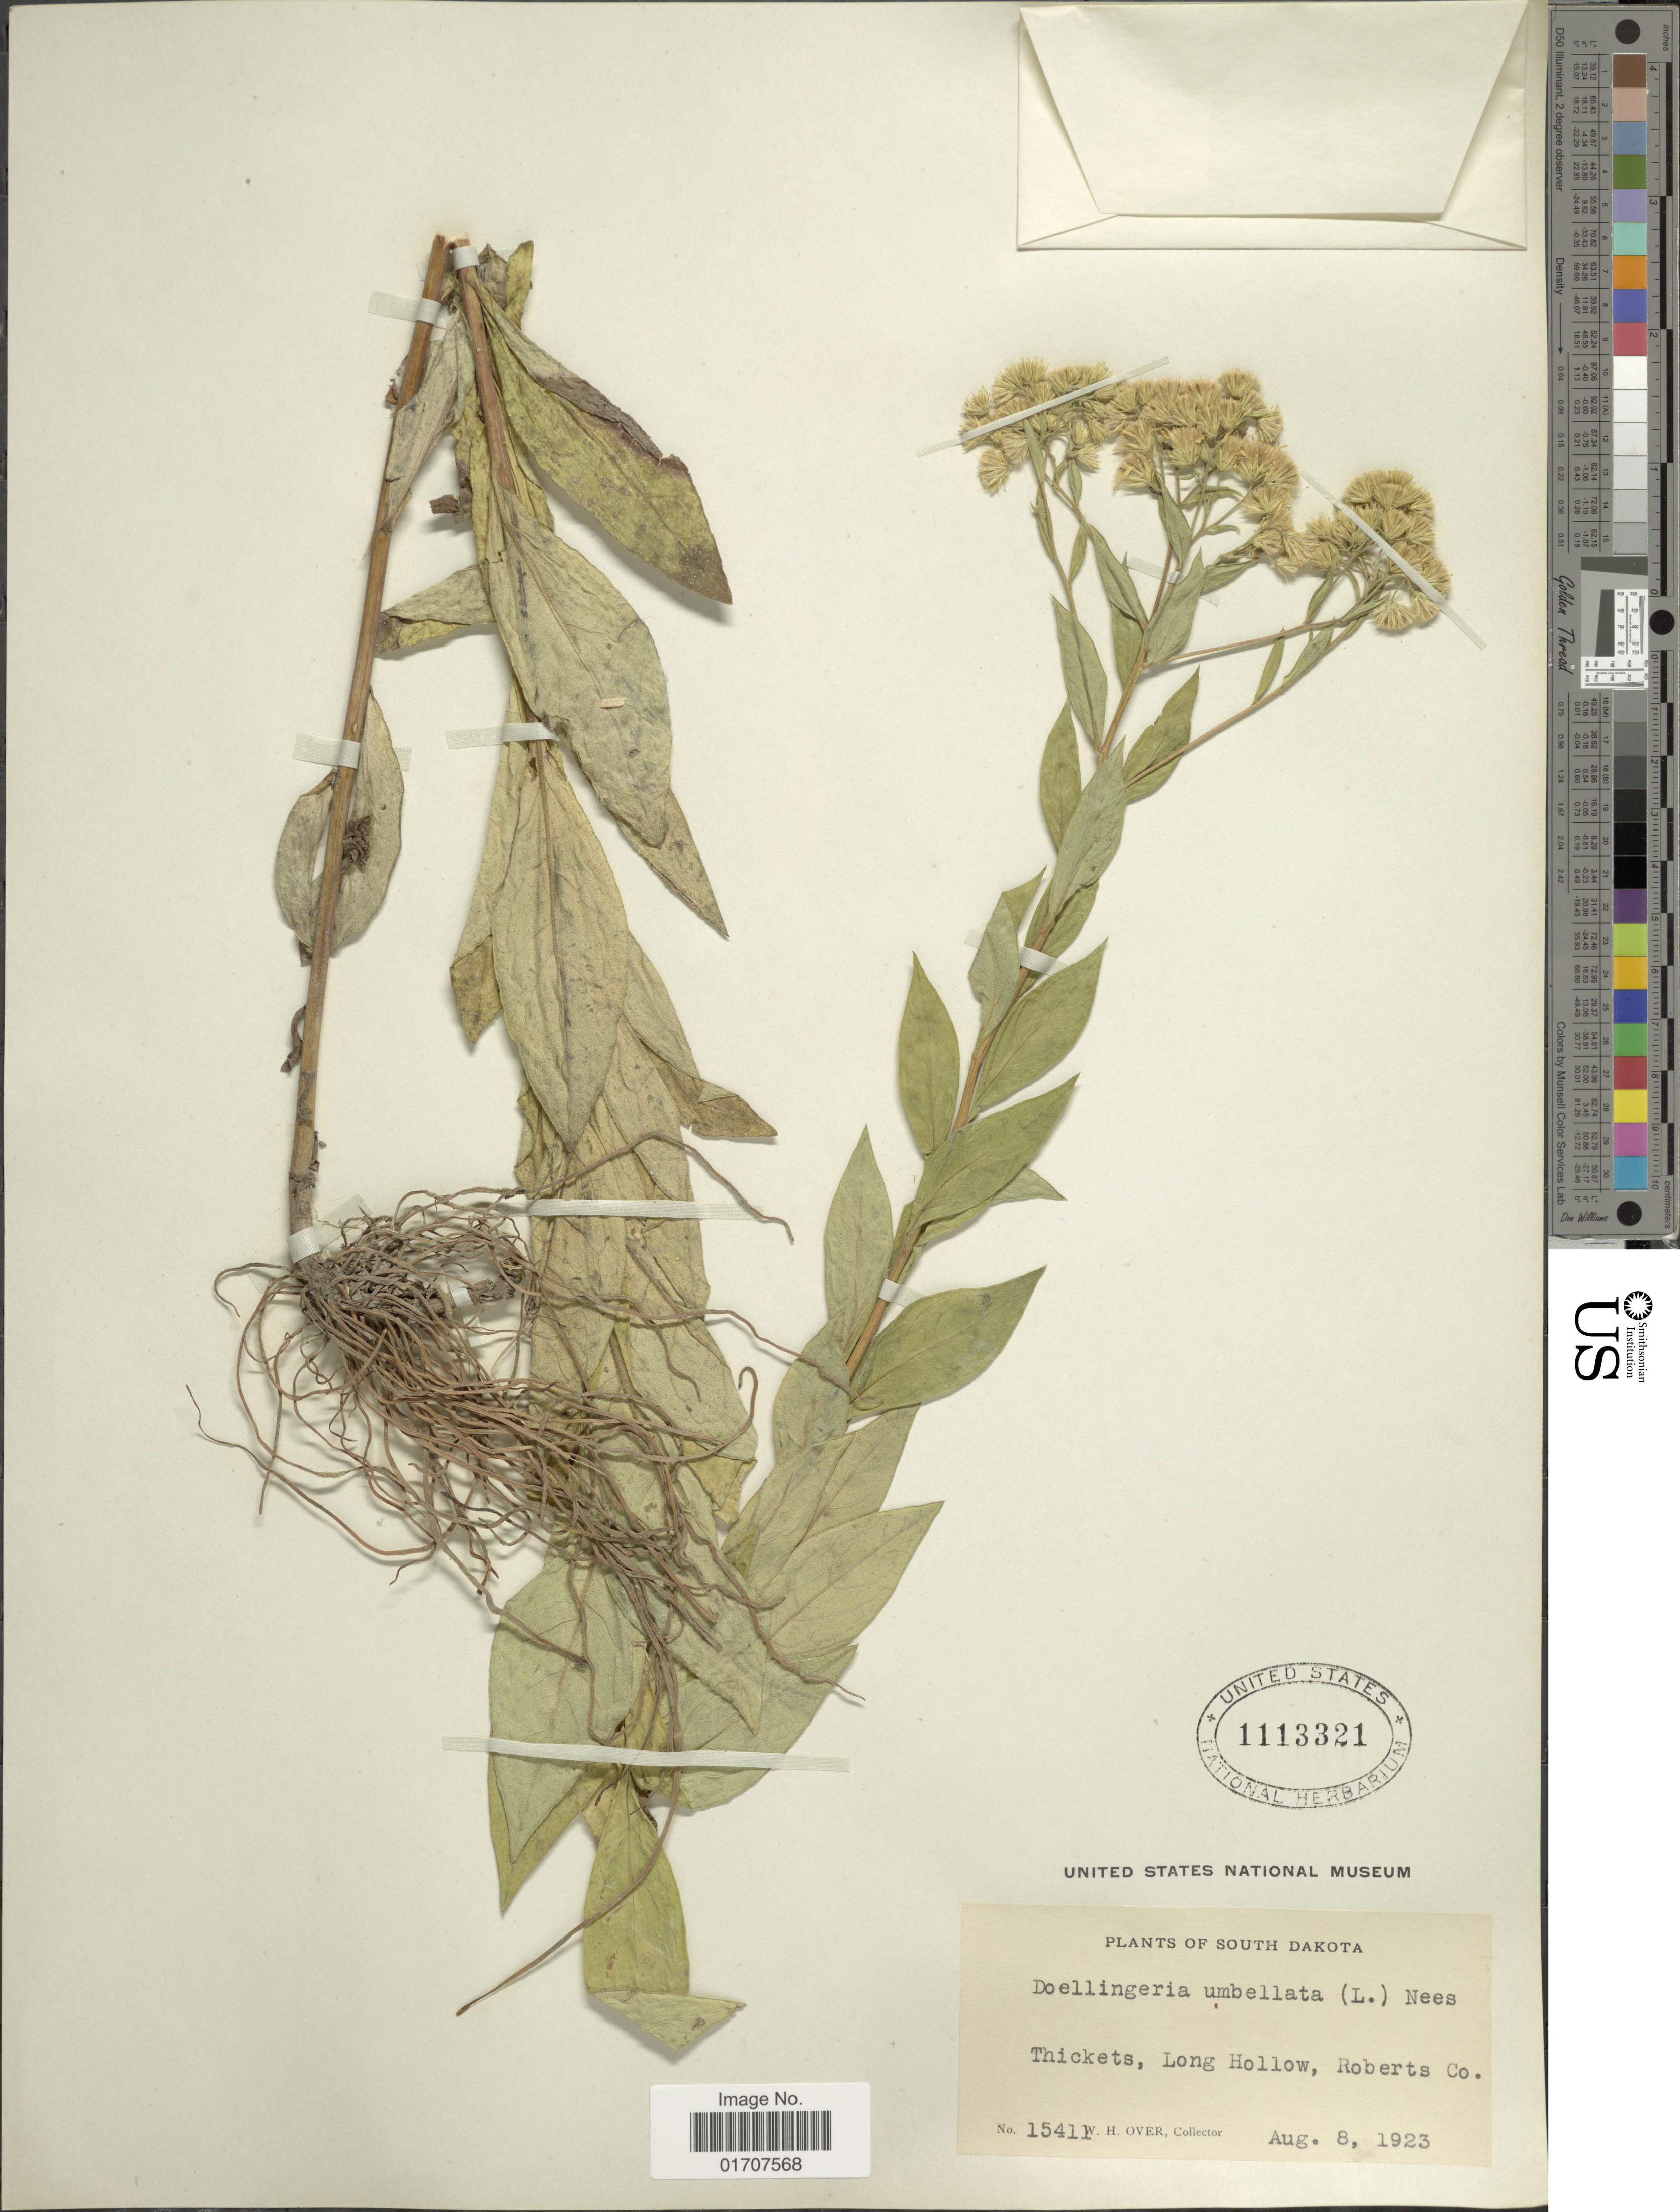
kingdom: Plantae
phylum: Tracheophyta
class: Magnoliopsida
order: Asterales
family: Asteraceae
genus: Doellingeria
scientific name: Doellingeria umbellata var. pubens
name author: (A. Gray) Britton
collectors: W. Over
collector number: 15411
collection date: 1923-08-08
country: United States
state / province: South Dakota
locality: Thickets, Long Hollow, Roberts Co.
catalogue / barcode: US 1113321